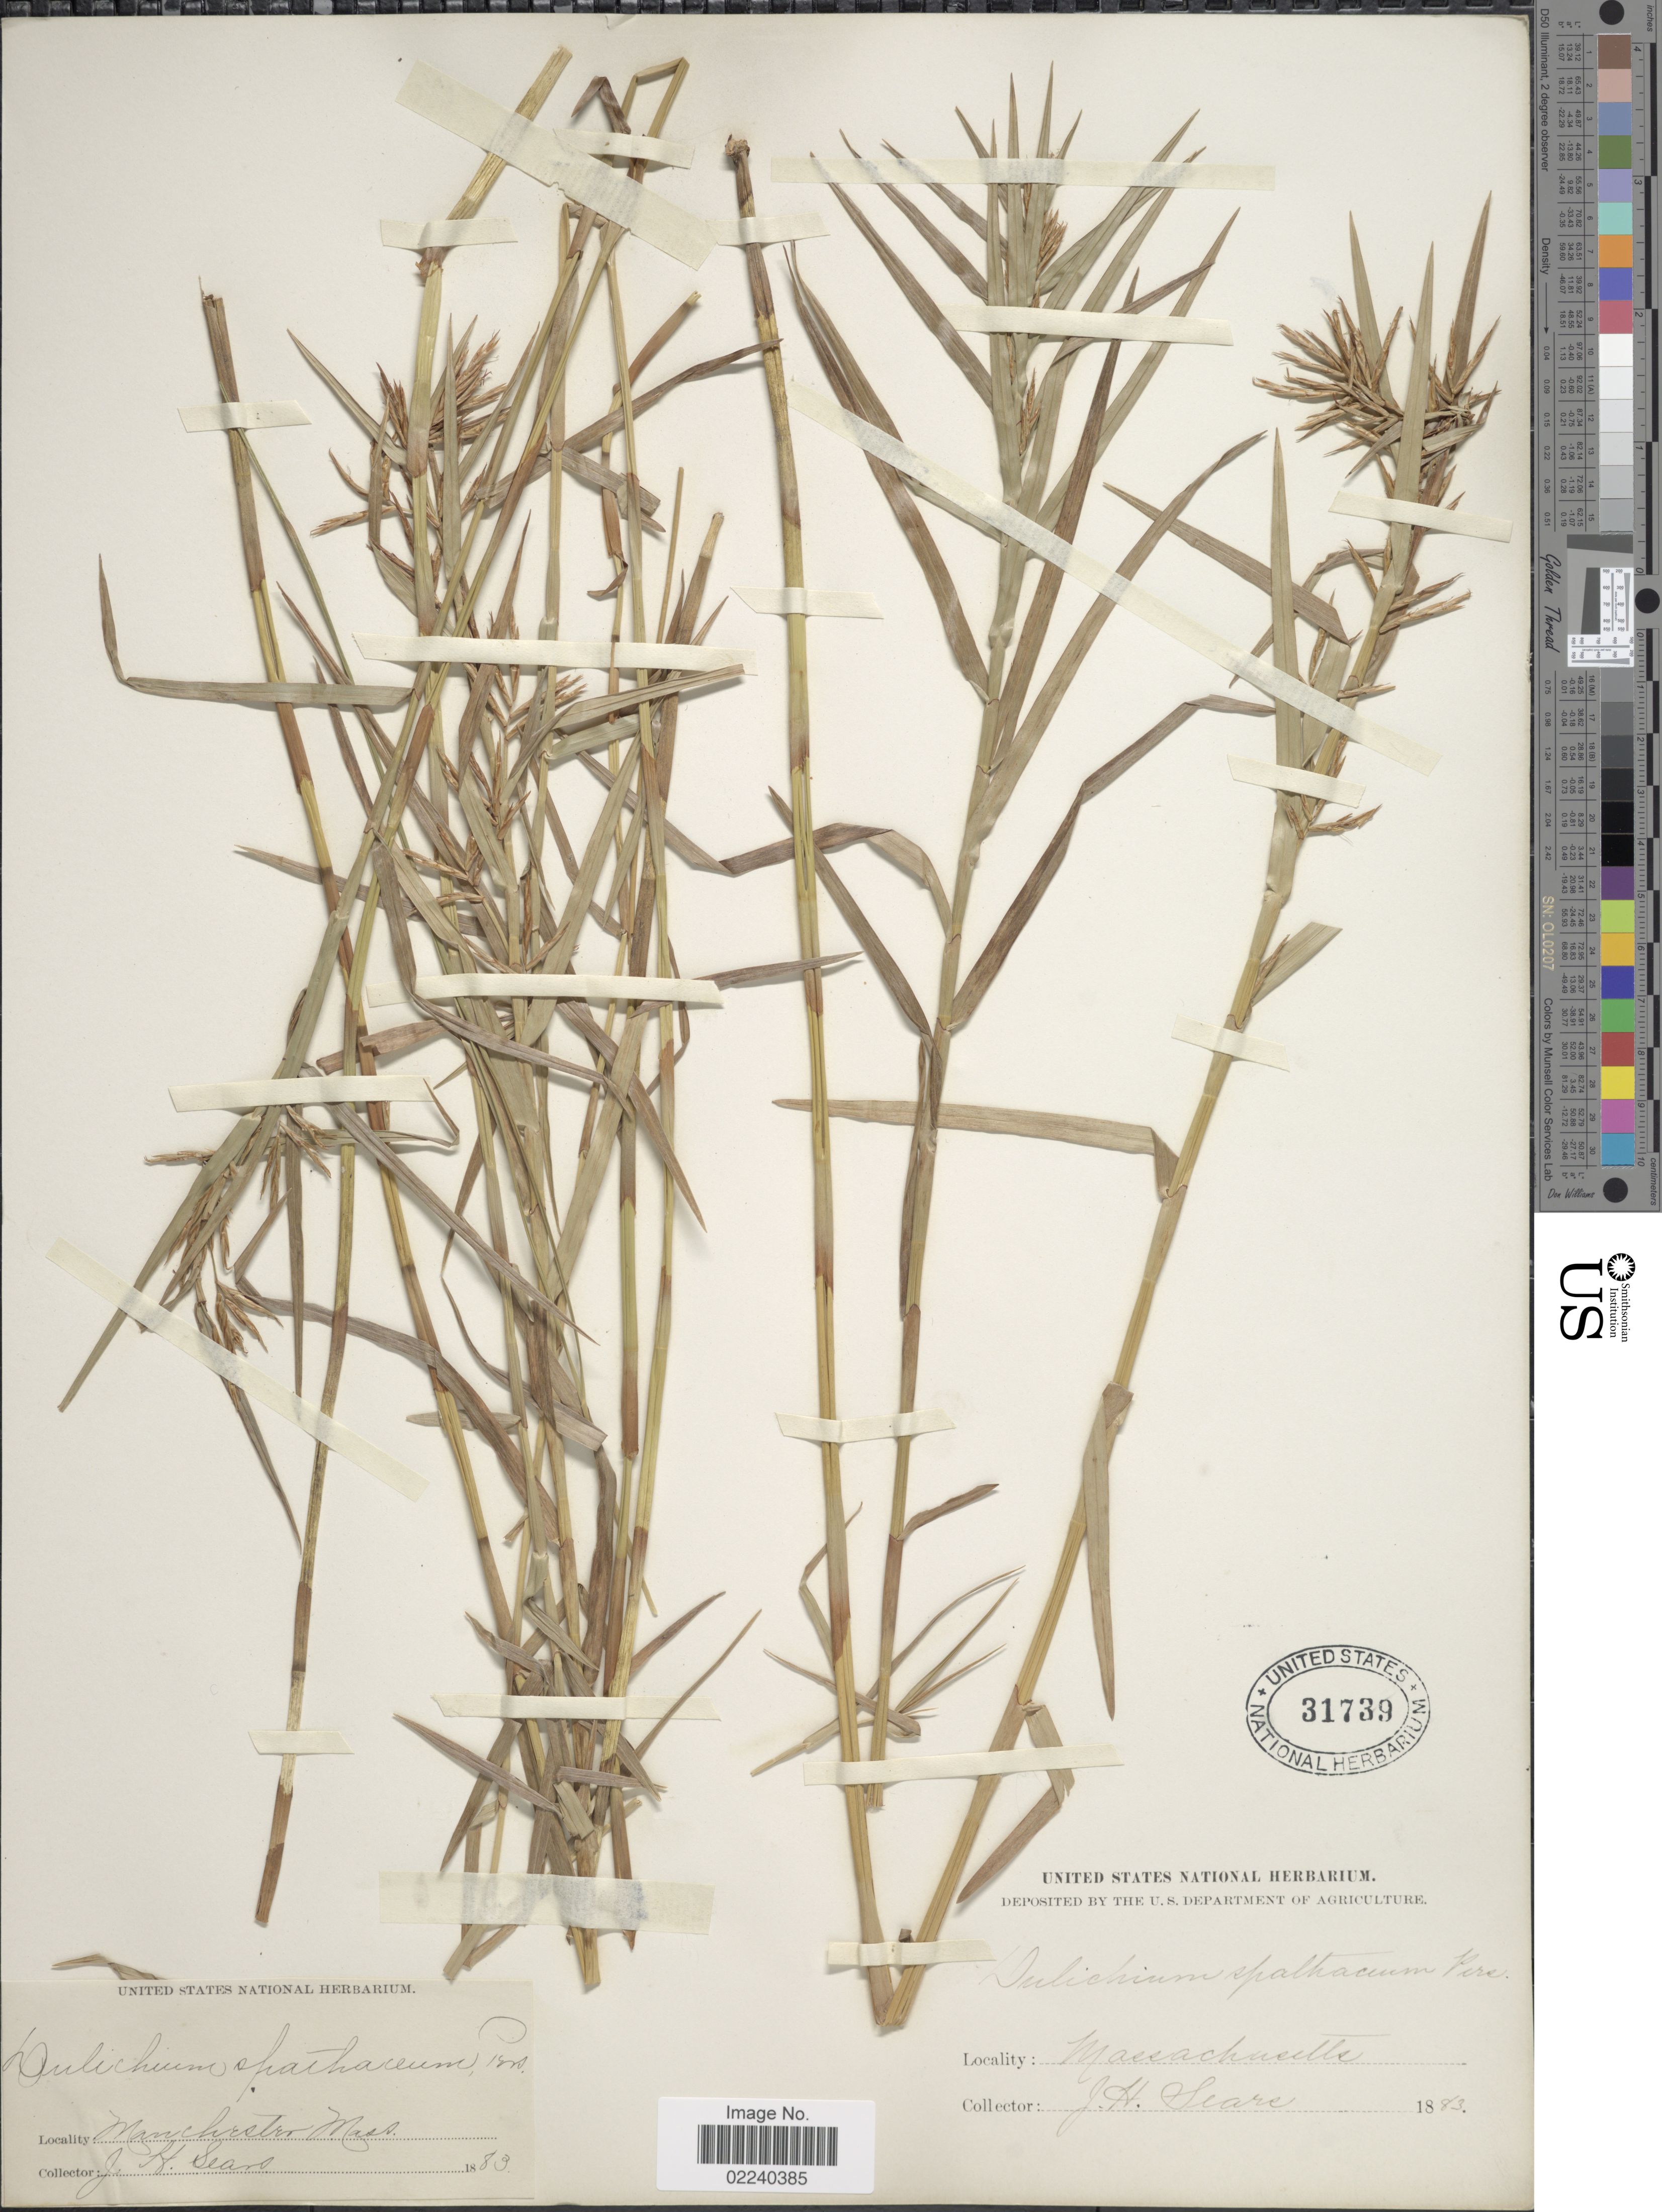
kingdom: Plantae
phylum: Tracheophyta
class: Liliopsida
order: Poales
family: Cyperaceae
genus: Dulichium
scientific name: Dulichium arundinaceum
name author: (L.) Britton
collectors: J. Sears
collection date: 1883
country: United States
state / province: Massachusetts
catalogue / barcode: US 31739